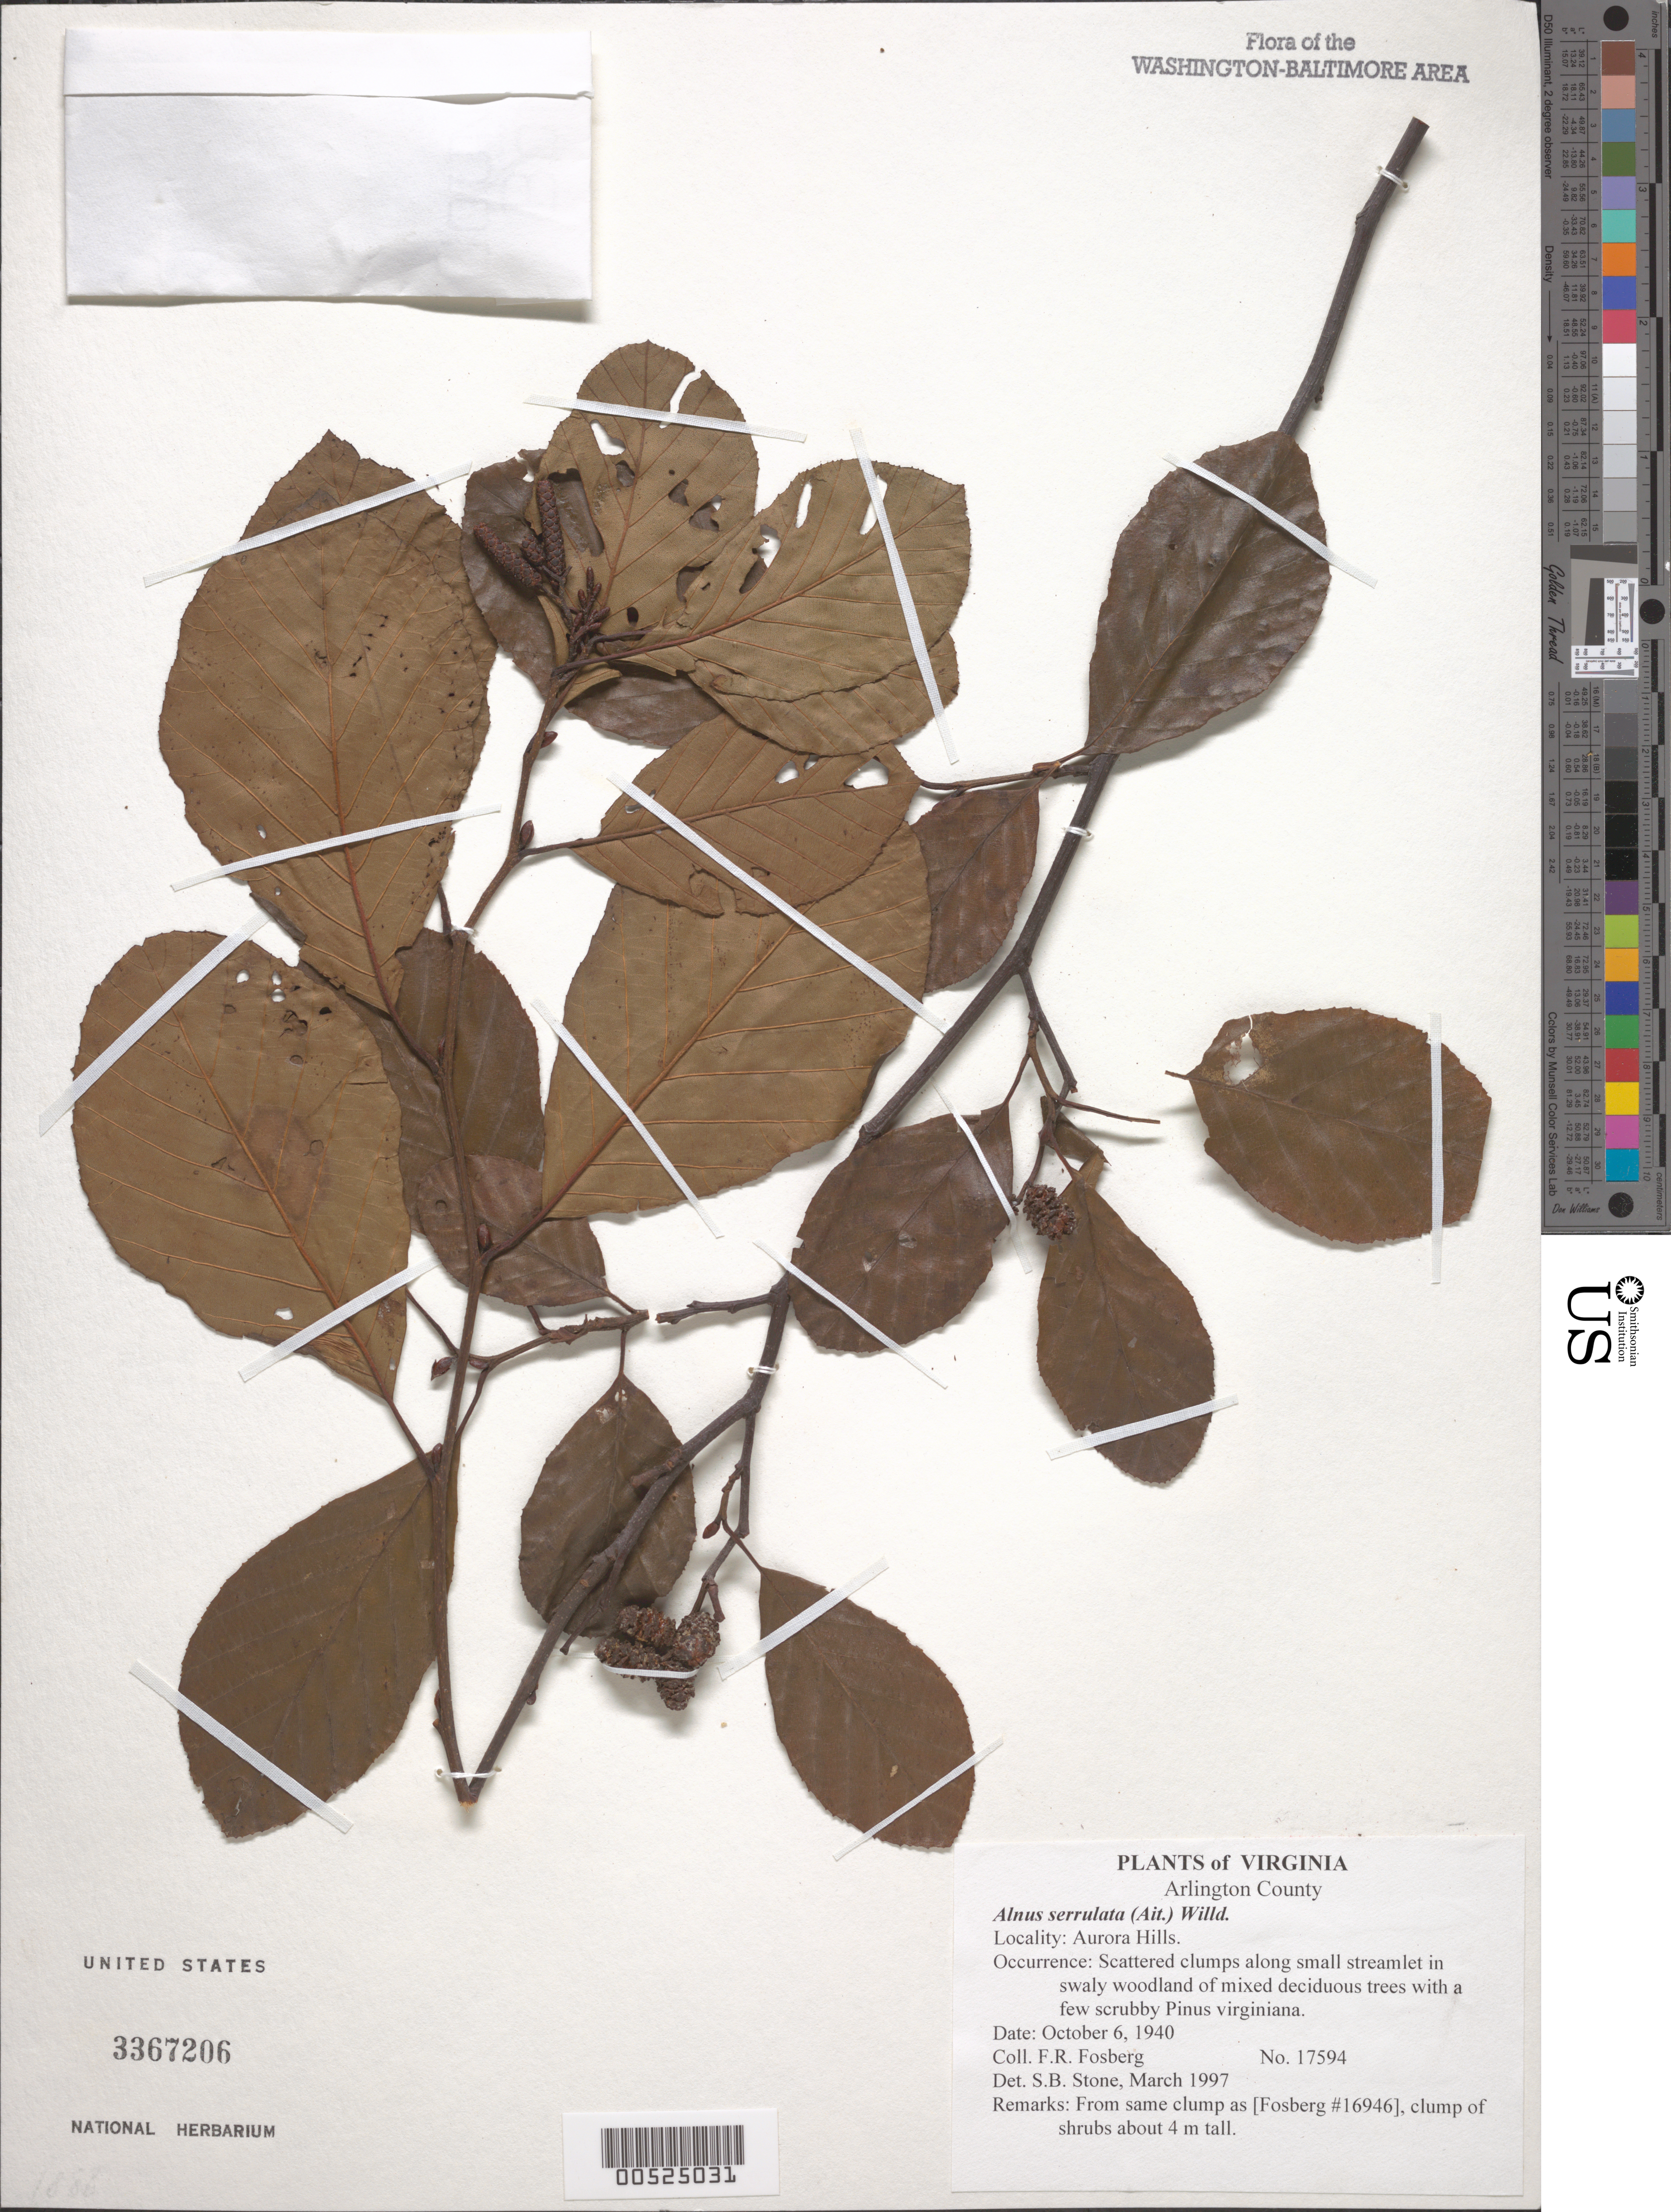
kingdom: Plantae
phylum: Tracheophyta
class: Magnoliopsida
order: Fagales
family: Betulaceae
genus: Alnus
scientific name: Alnus serrulata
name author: (Aiton) Willd.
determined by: Stone, S. B.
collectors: F. R. Fosberg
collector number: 17594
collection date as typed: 06 Oct 1940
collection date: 1940-10-06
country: United States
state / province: Virginia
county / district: Arlington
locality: Aurora Hills.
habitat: Scattered clumps along small streamlet in swaly woodland of mixed deciduous trees with a few scrubby Pinus virginiana.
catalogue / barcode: US 3367206